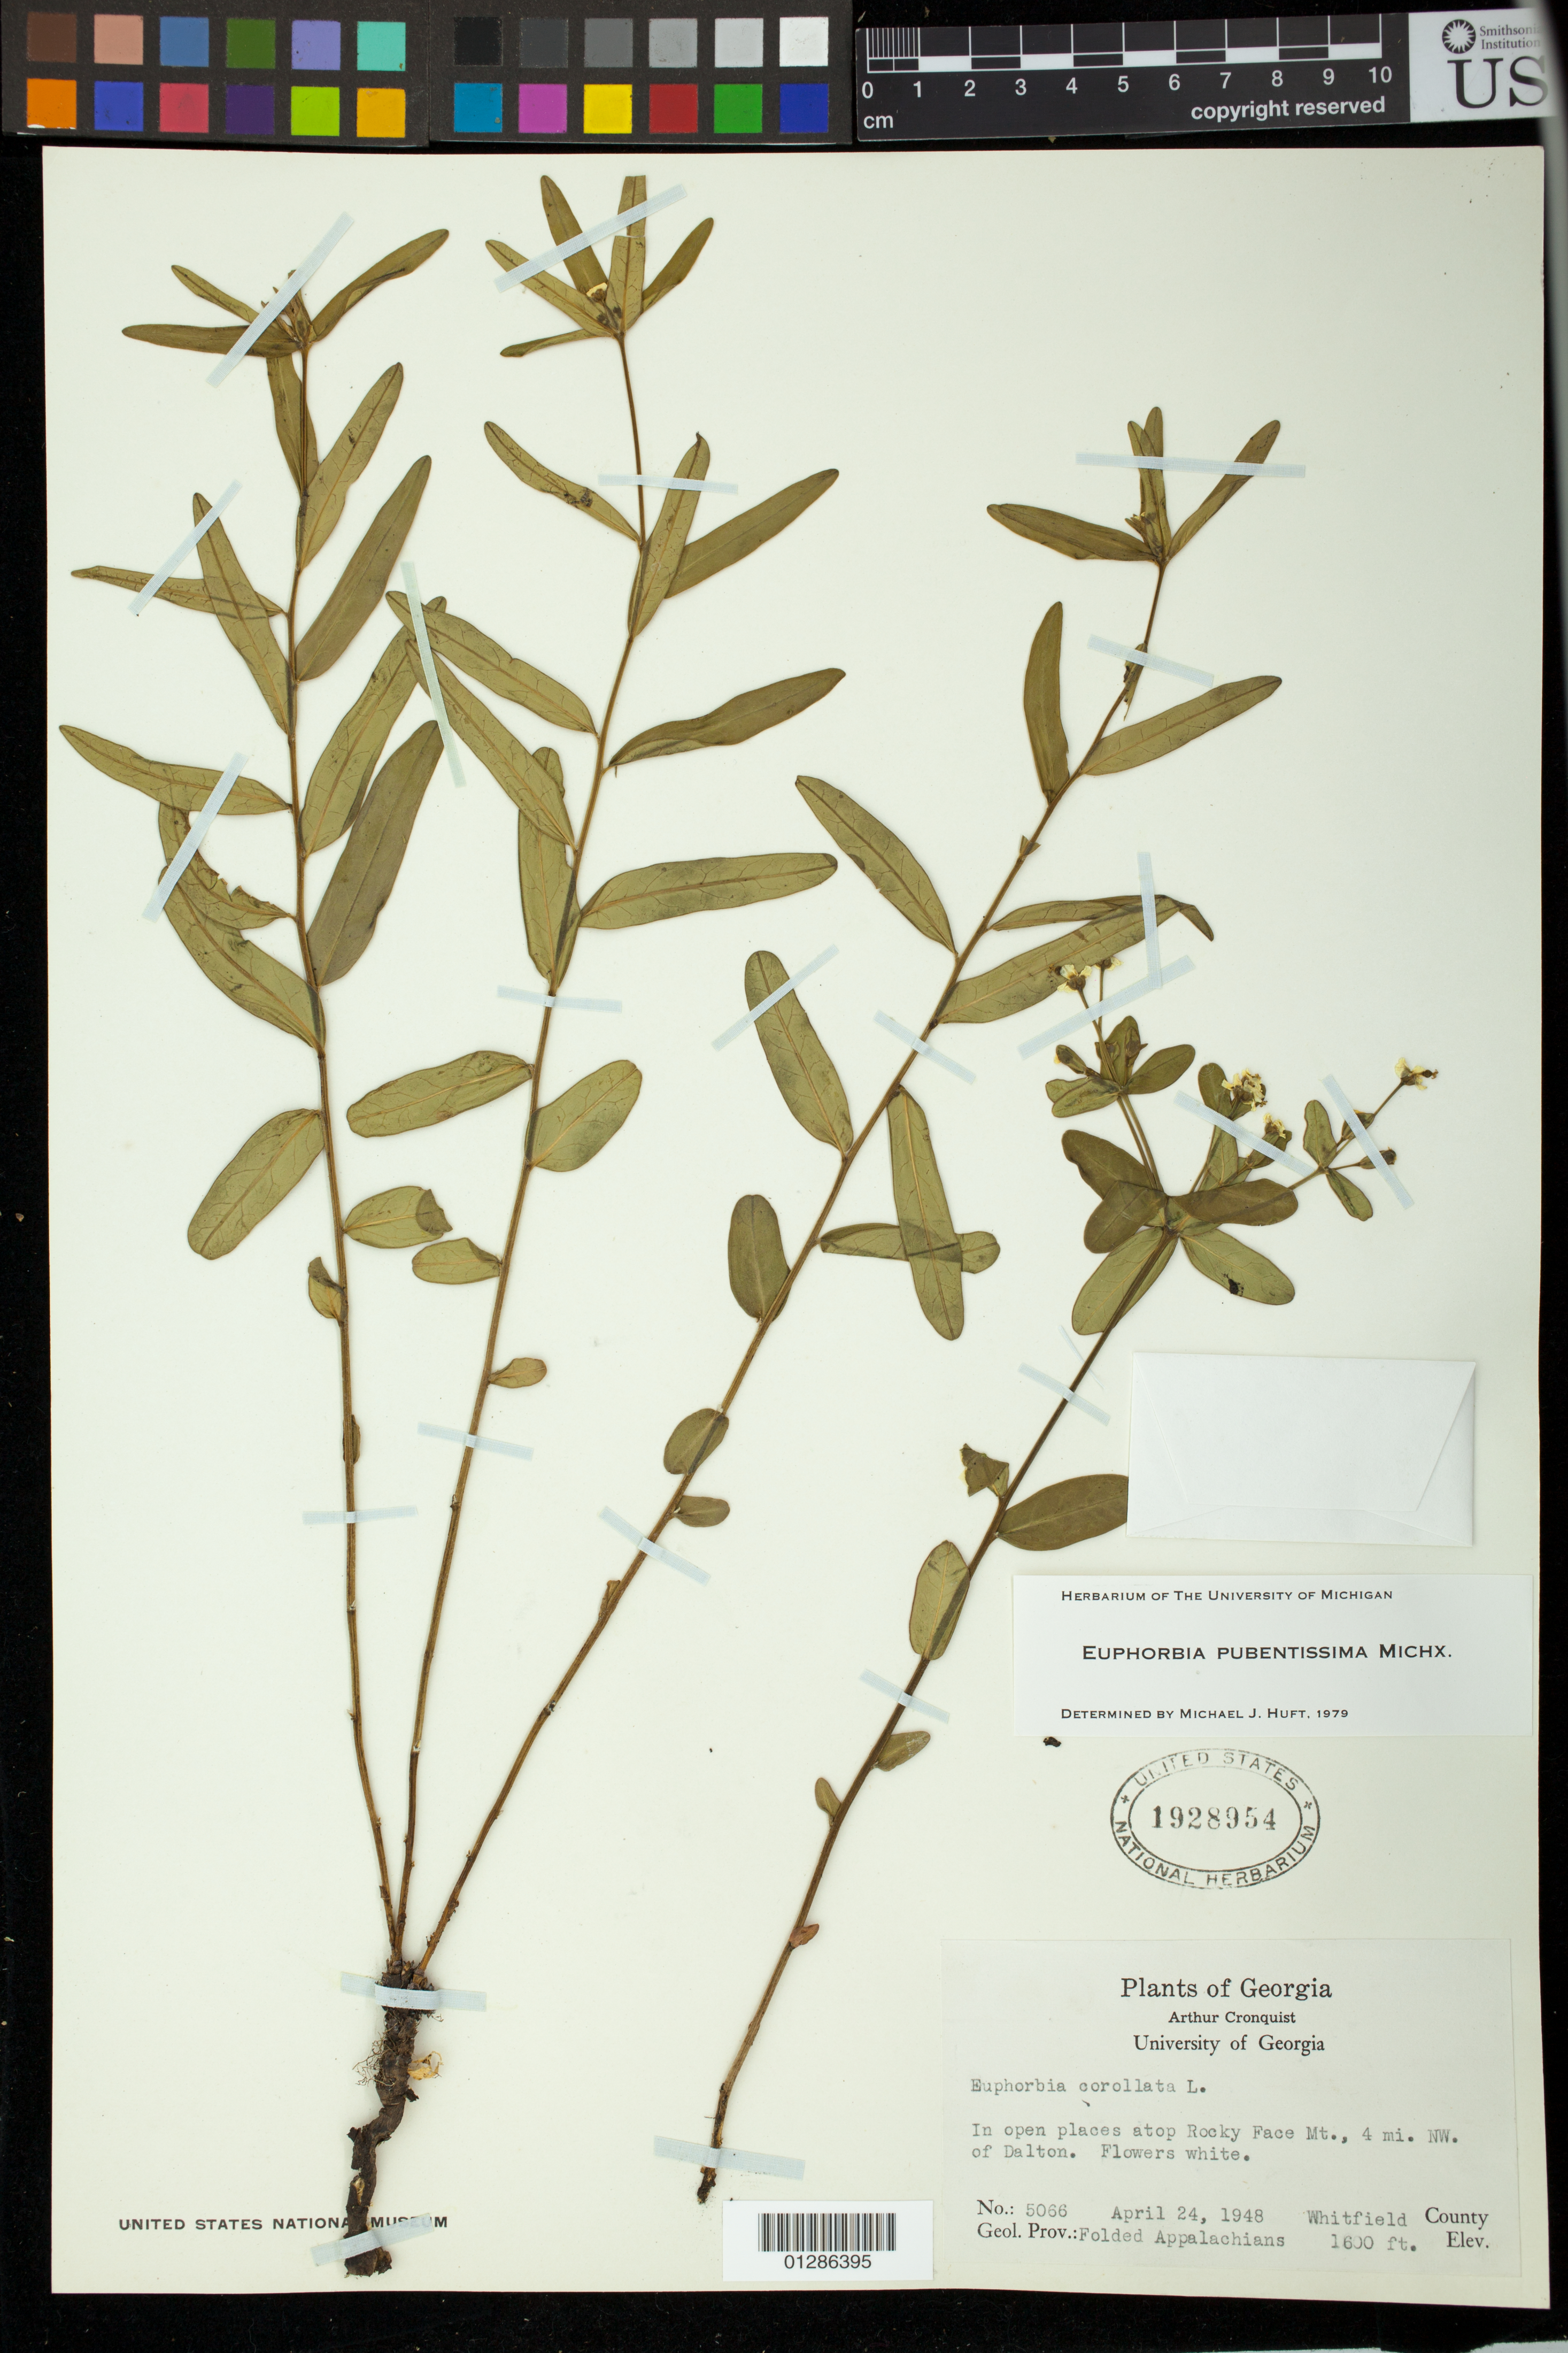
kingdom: Plantae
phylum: Tracheophyta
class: Magnoliopsida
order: Malpighiales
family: Euphorbiaceae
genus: Euphorbia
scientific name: Euphorbia pubentissima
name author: Michx.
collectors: A. J. Cronquist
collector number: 5066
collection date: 1948-04-24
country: United States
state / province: Georgia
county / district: Whitfield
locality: atop Rocky Face Mt., 4 mi. NW. of Dalton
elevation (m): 488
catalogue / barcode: US 1928954